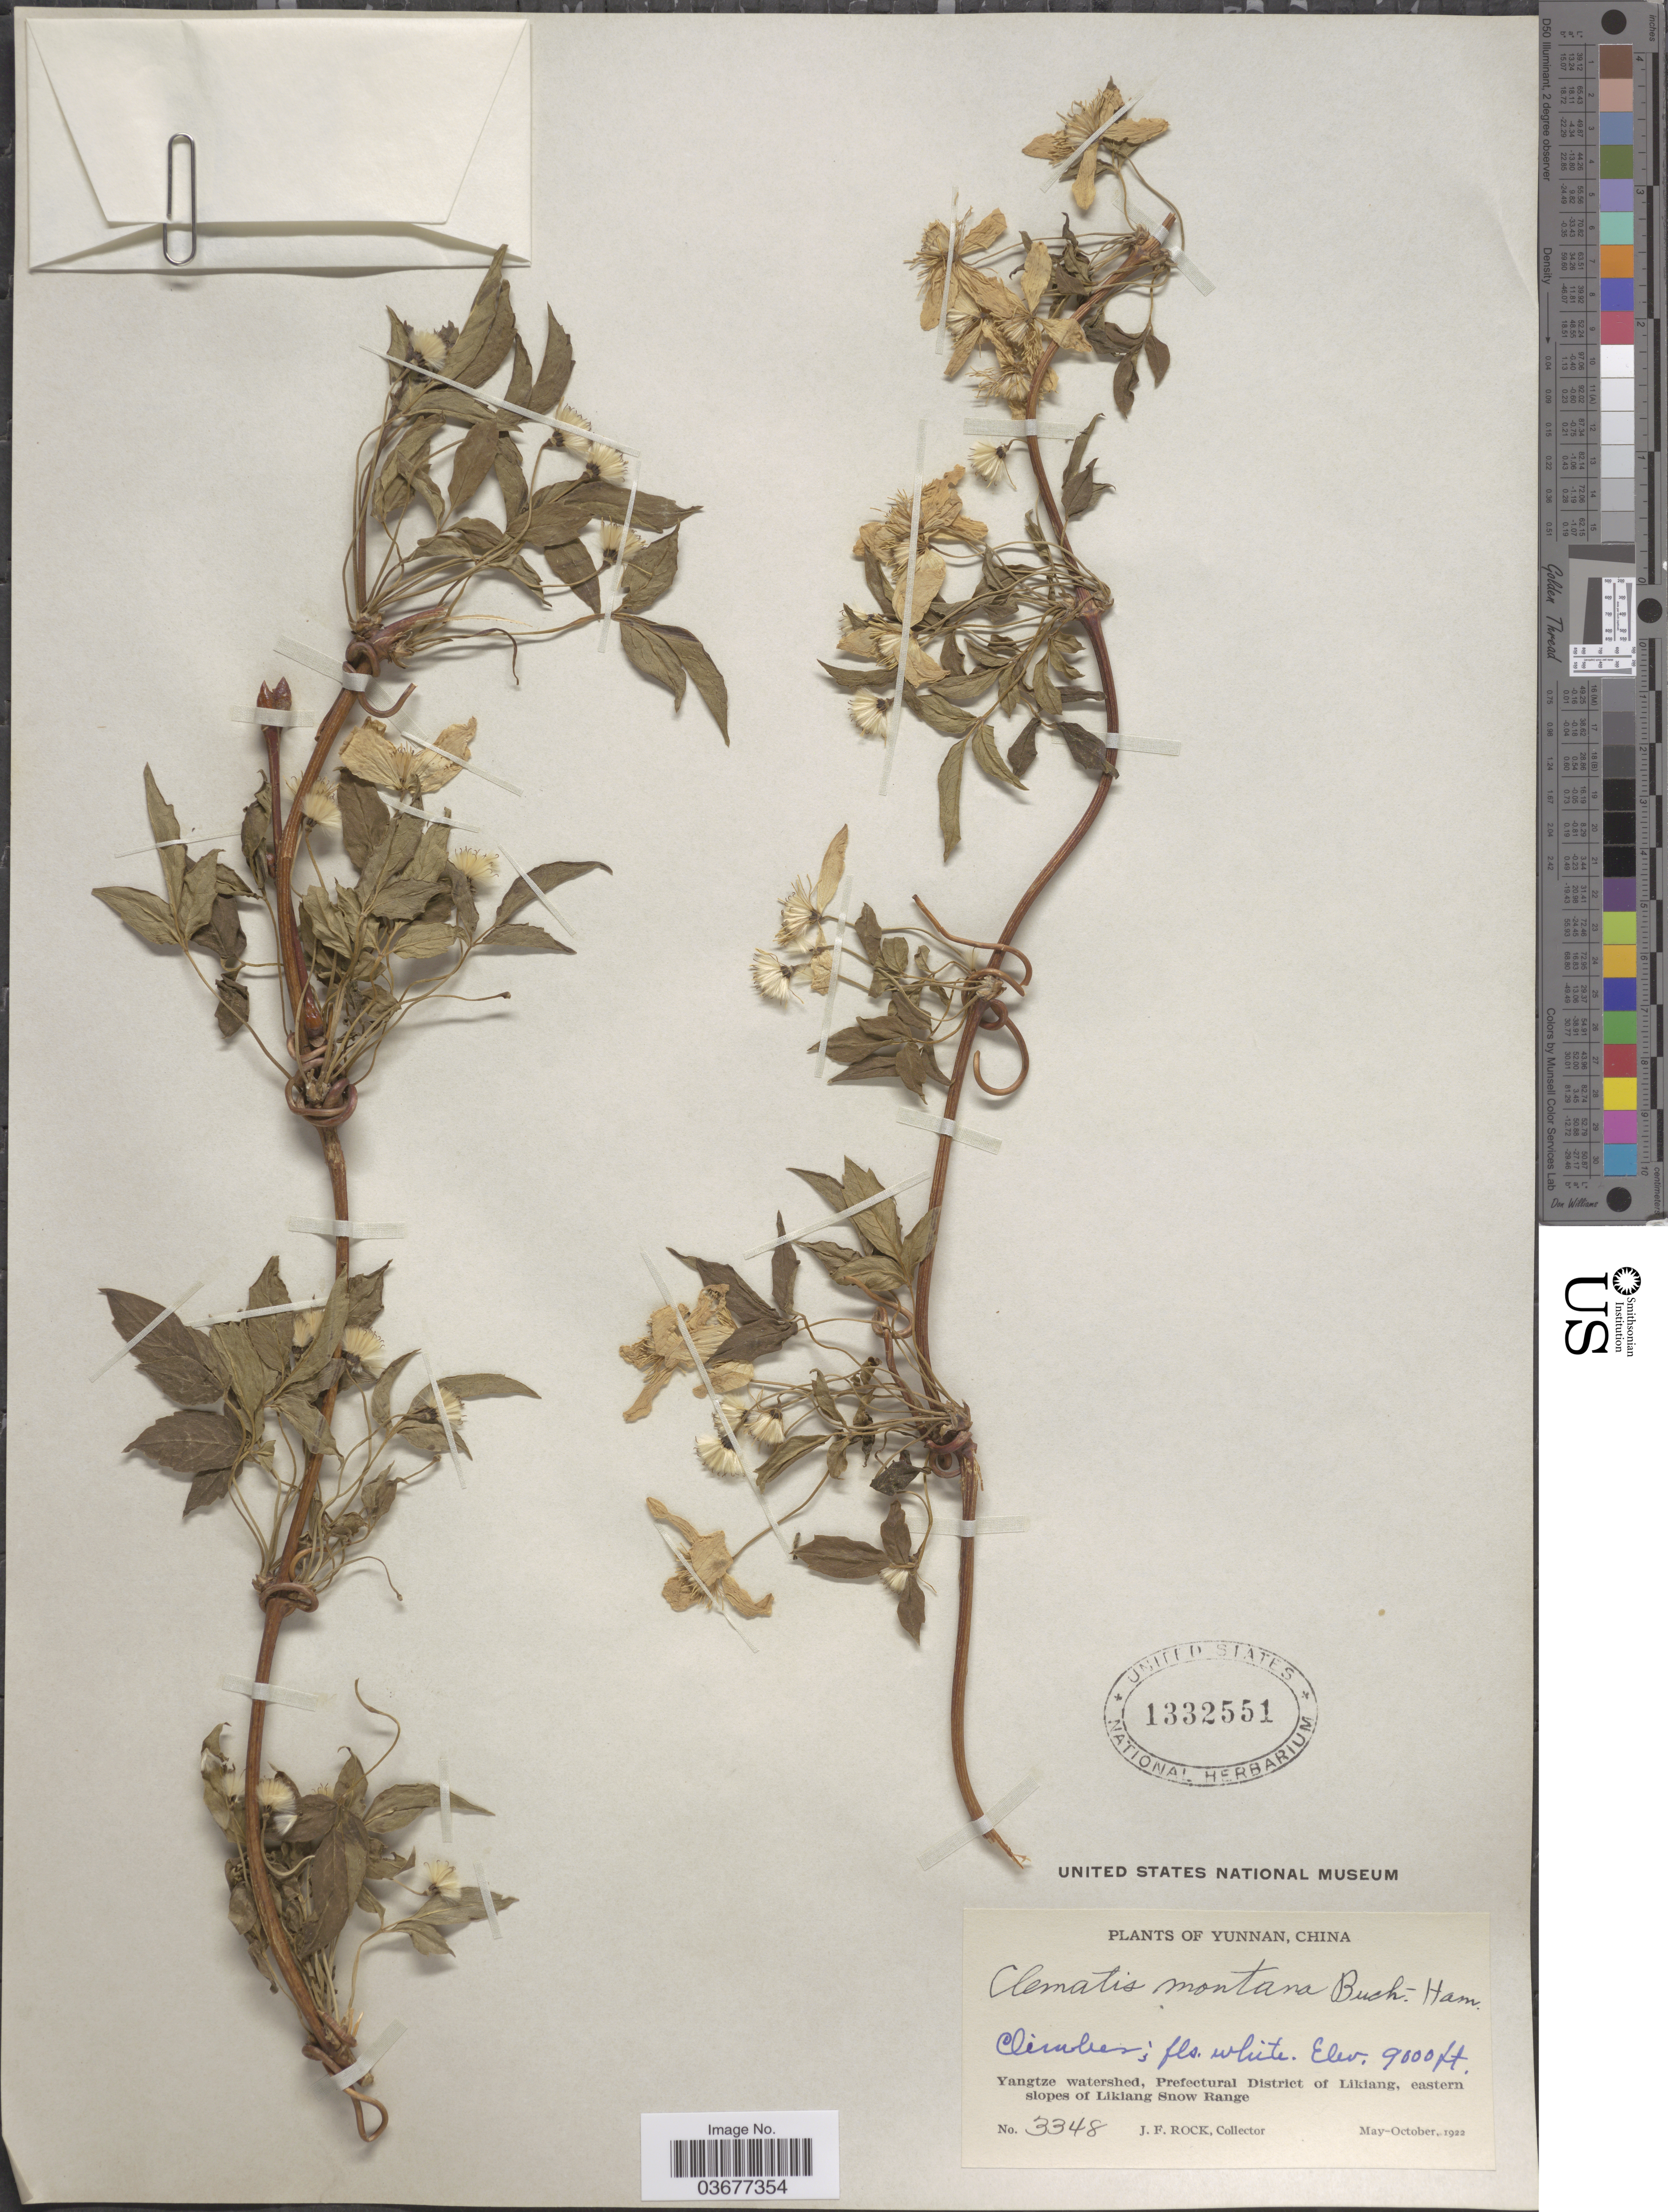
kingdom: Plantae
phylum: Tracheophyta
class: Magnoliopsida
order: Ranunculales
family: Ranunculaceae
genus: Clematis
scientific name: Clematis montana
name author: Buch.-Ham. ex DC.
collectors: J. Rock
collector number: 3348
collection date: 1922-05/1922-10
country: China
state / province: Yunnan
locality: Yangtze watershed, Prefectural District of Likiang, eastern slopes of Likiang Snow Range.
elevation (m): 2743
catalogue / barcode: US 1332551